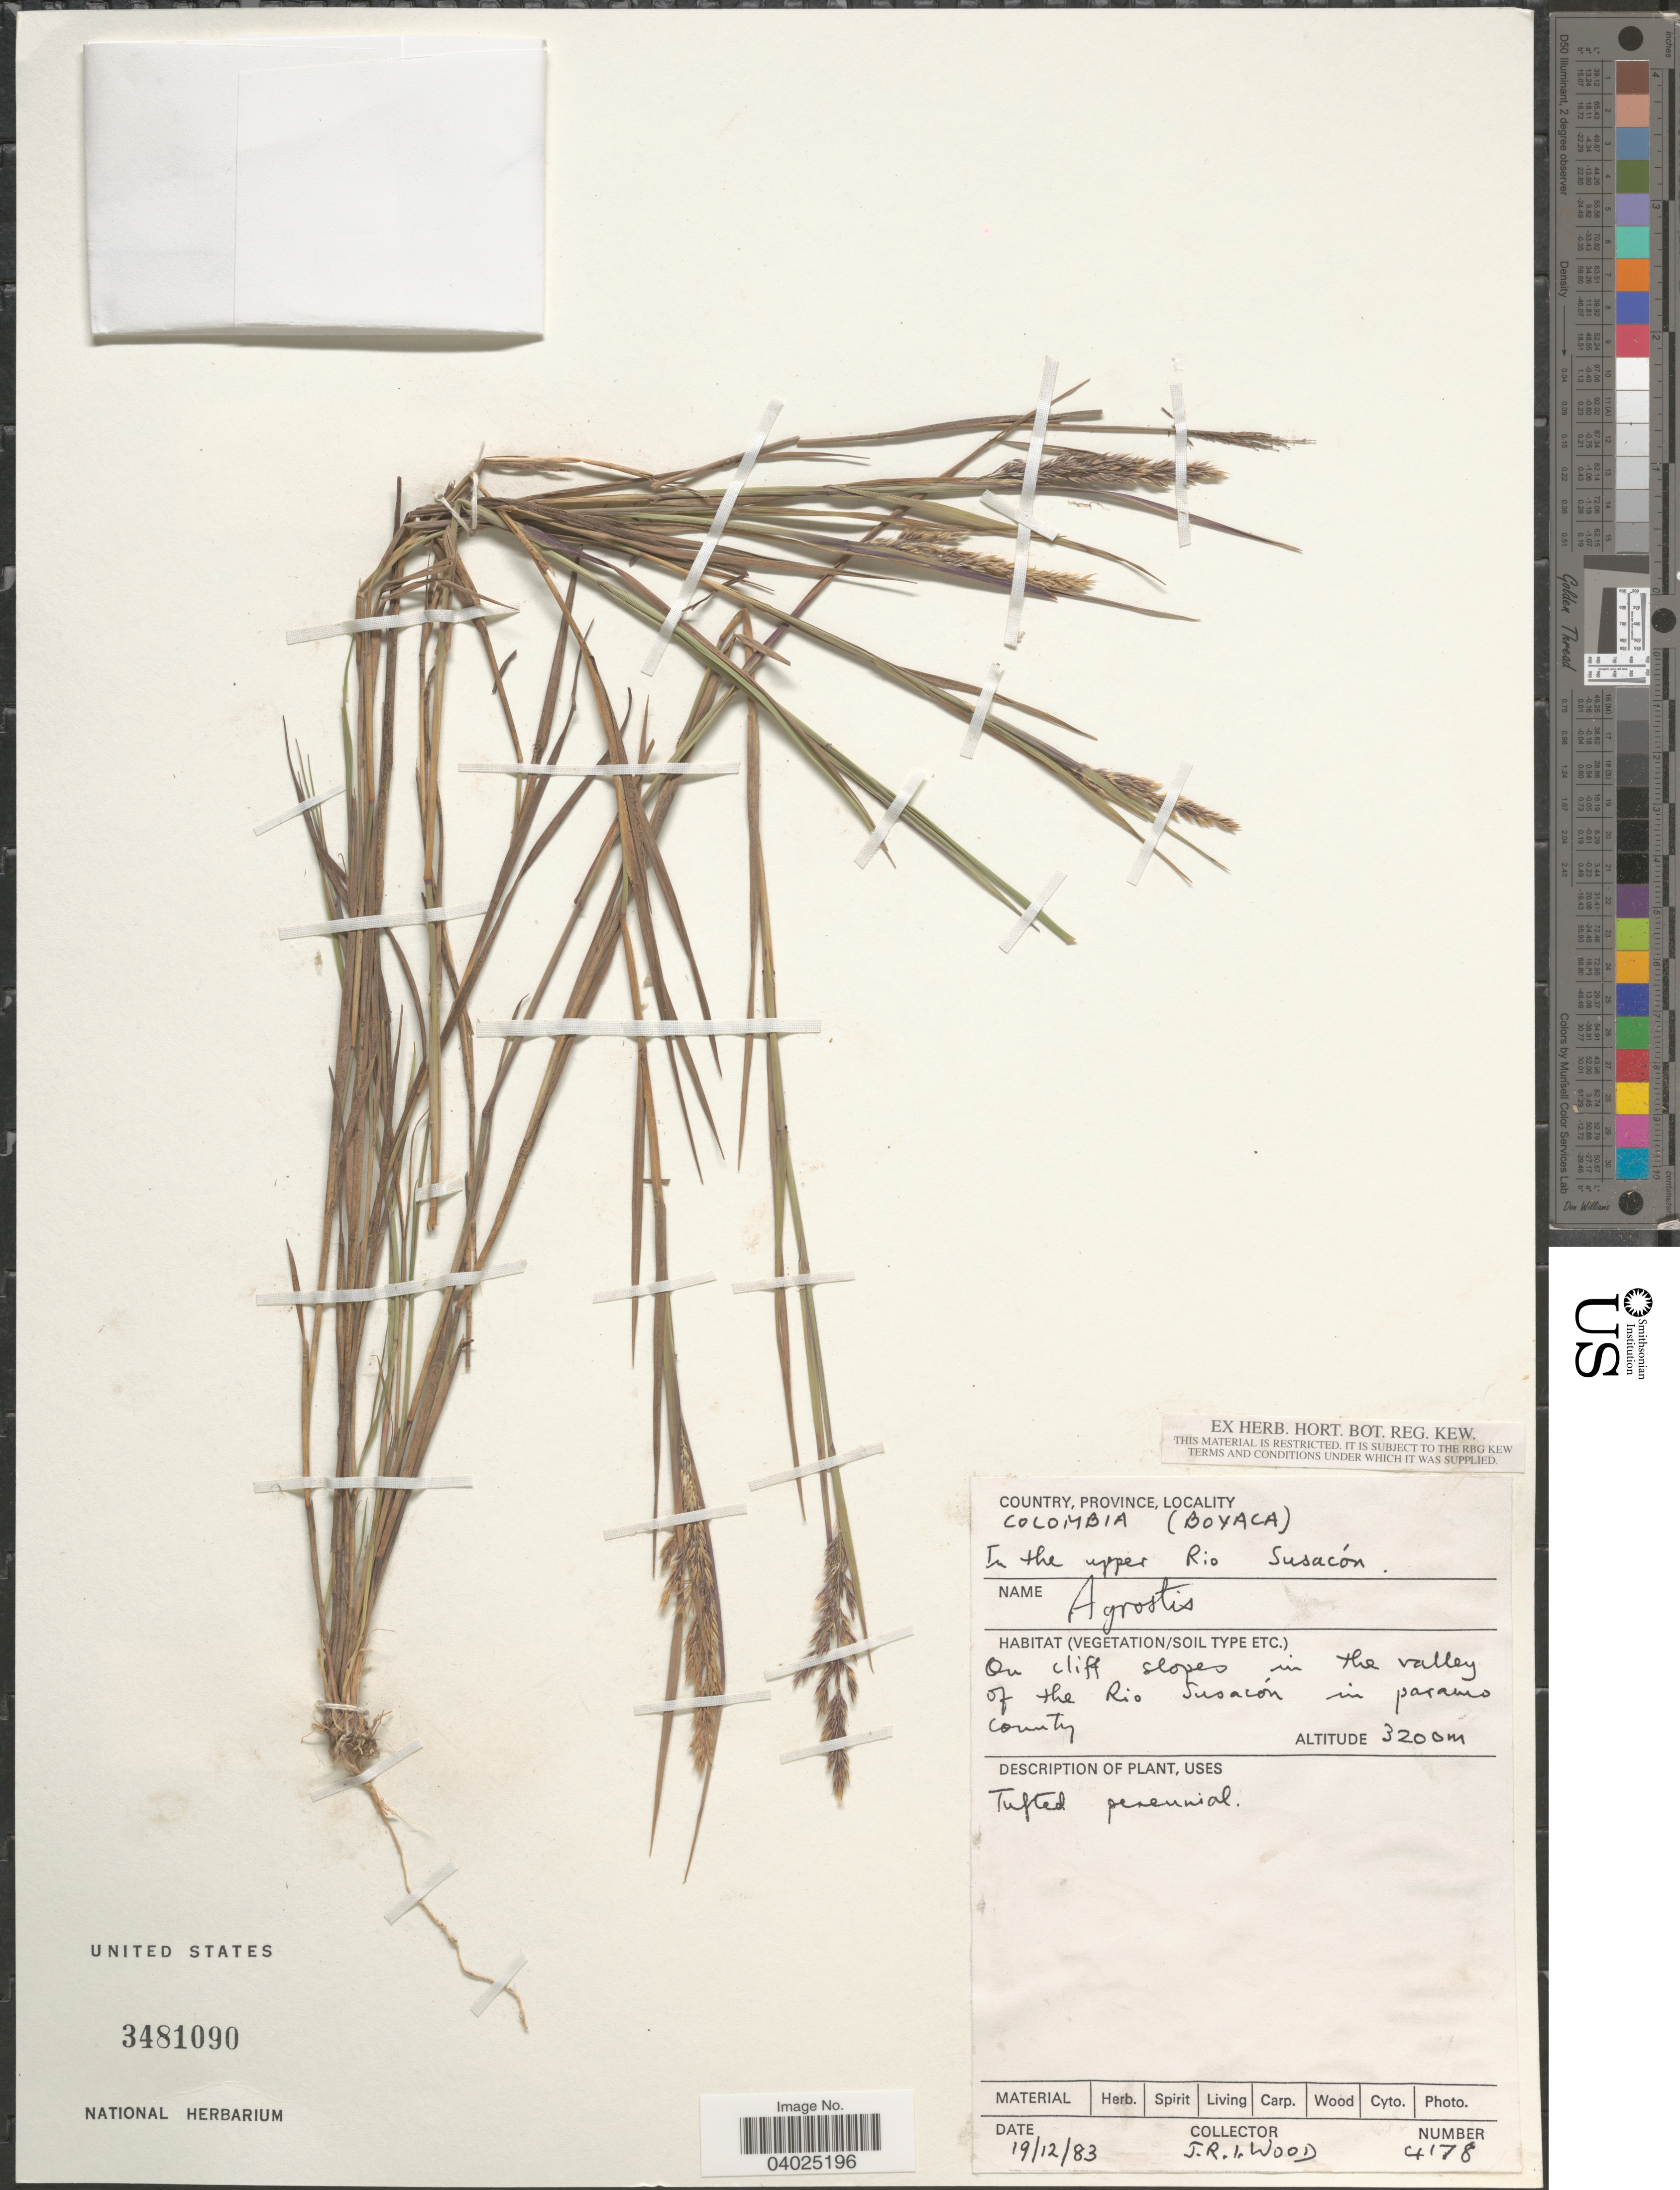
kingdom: Plantae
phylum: Tracheophyta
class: Liliopsida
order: Poales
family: Poaceae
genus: Agrostis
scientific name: Agrostis sp.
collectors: J. R. I. Wood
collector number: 4178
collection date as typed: Transcribed d/m/y: 19/12/83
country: Colombia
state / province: Boyacá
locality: In the upper Rio Susacón. On cliff slopes in the valley of the Rio Susacón in paramo county.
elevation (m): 3200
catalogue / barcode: US 3481090